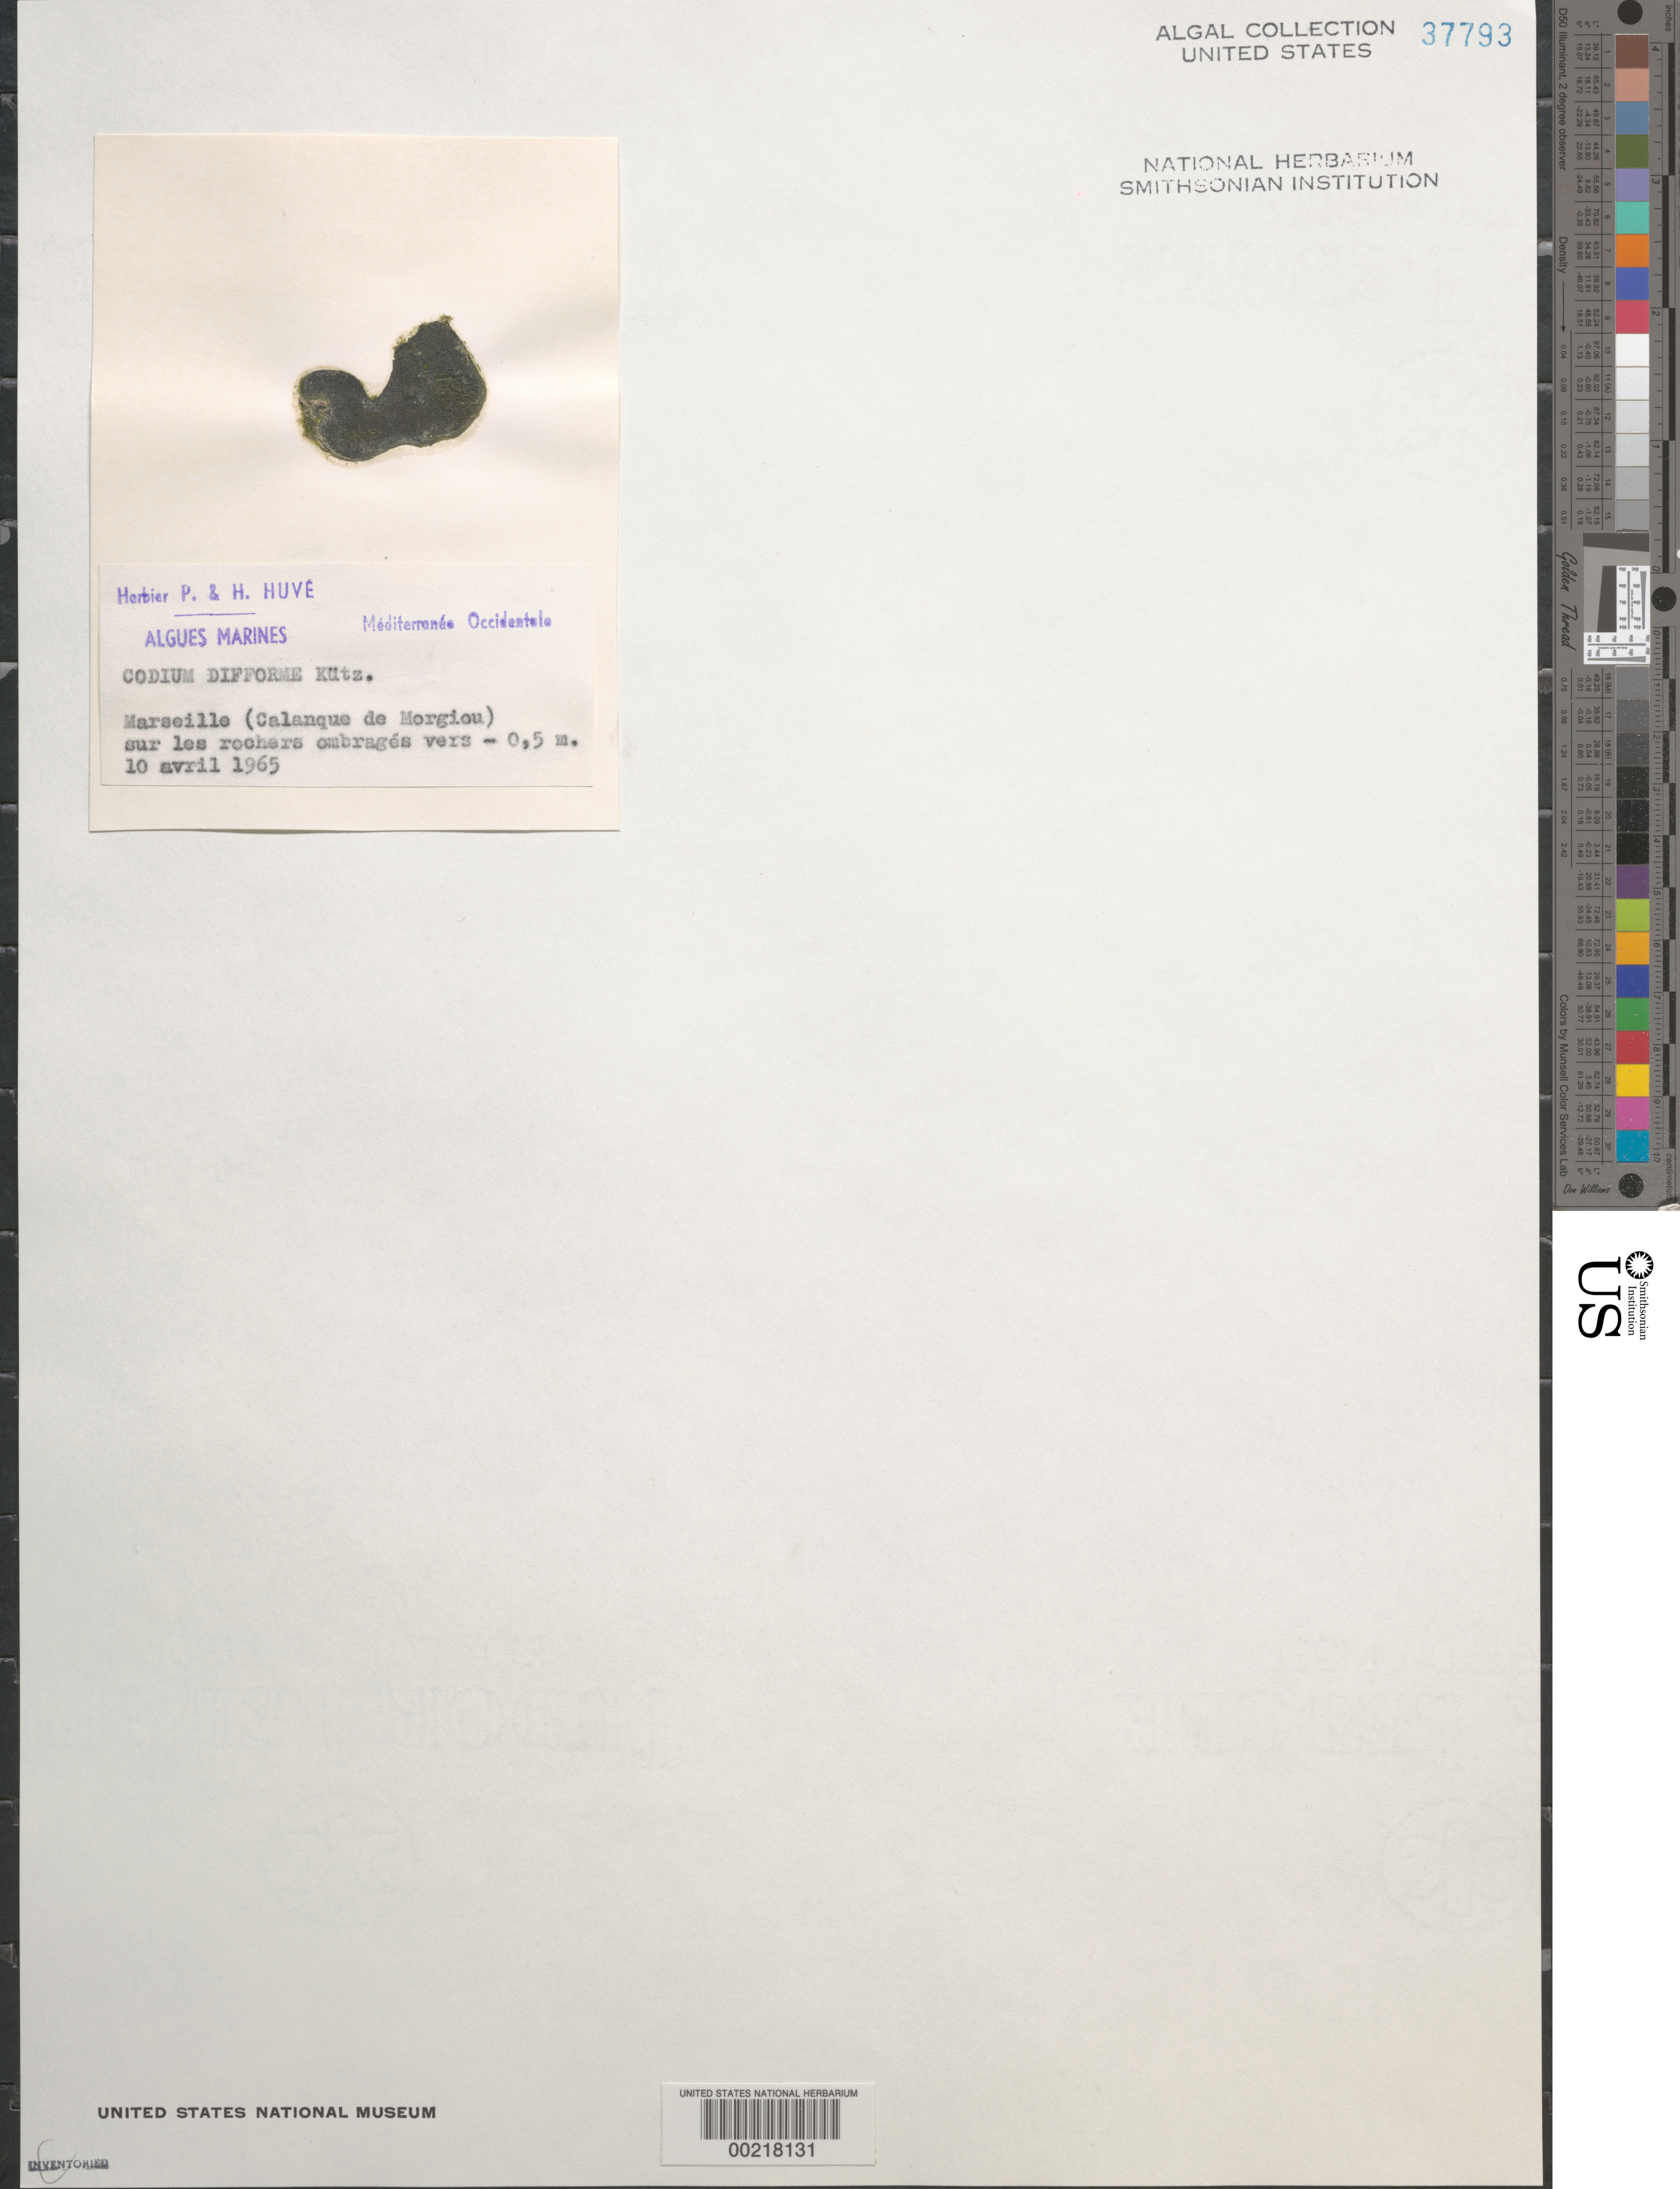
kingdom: Plantae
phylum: Chlorophyta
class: Ulvophyceae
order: Bryopsidales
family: Codiaceae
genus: Codium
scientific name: Codium effusum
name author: (Rafinesque) Delle Chiaje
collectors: P. Huve & H. Huve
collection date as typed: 10 Apr 1965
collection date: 1965-04-10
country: France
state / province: Provence-Alpes-Côte d'Azur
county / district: Bouches-du-Rhône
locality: Marseille, Calanque de Morgiou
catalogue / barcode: US 37793